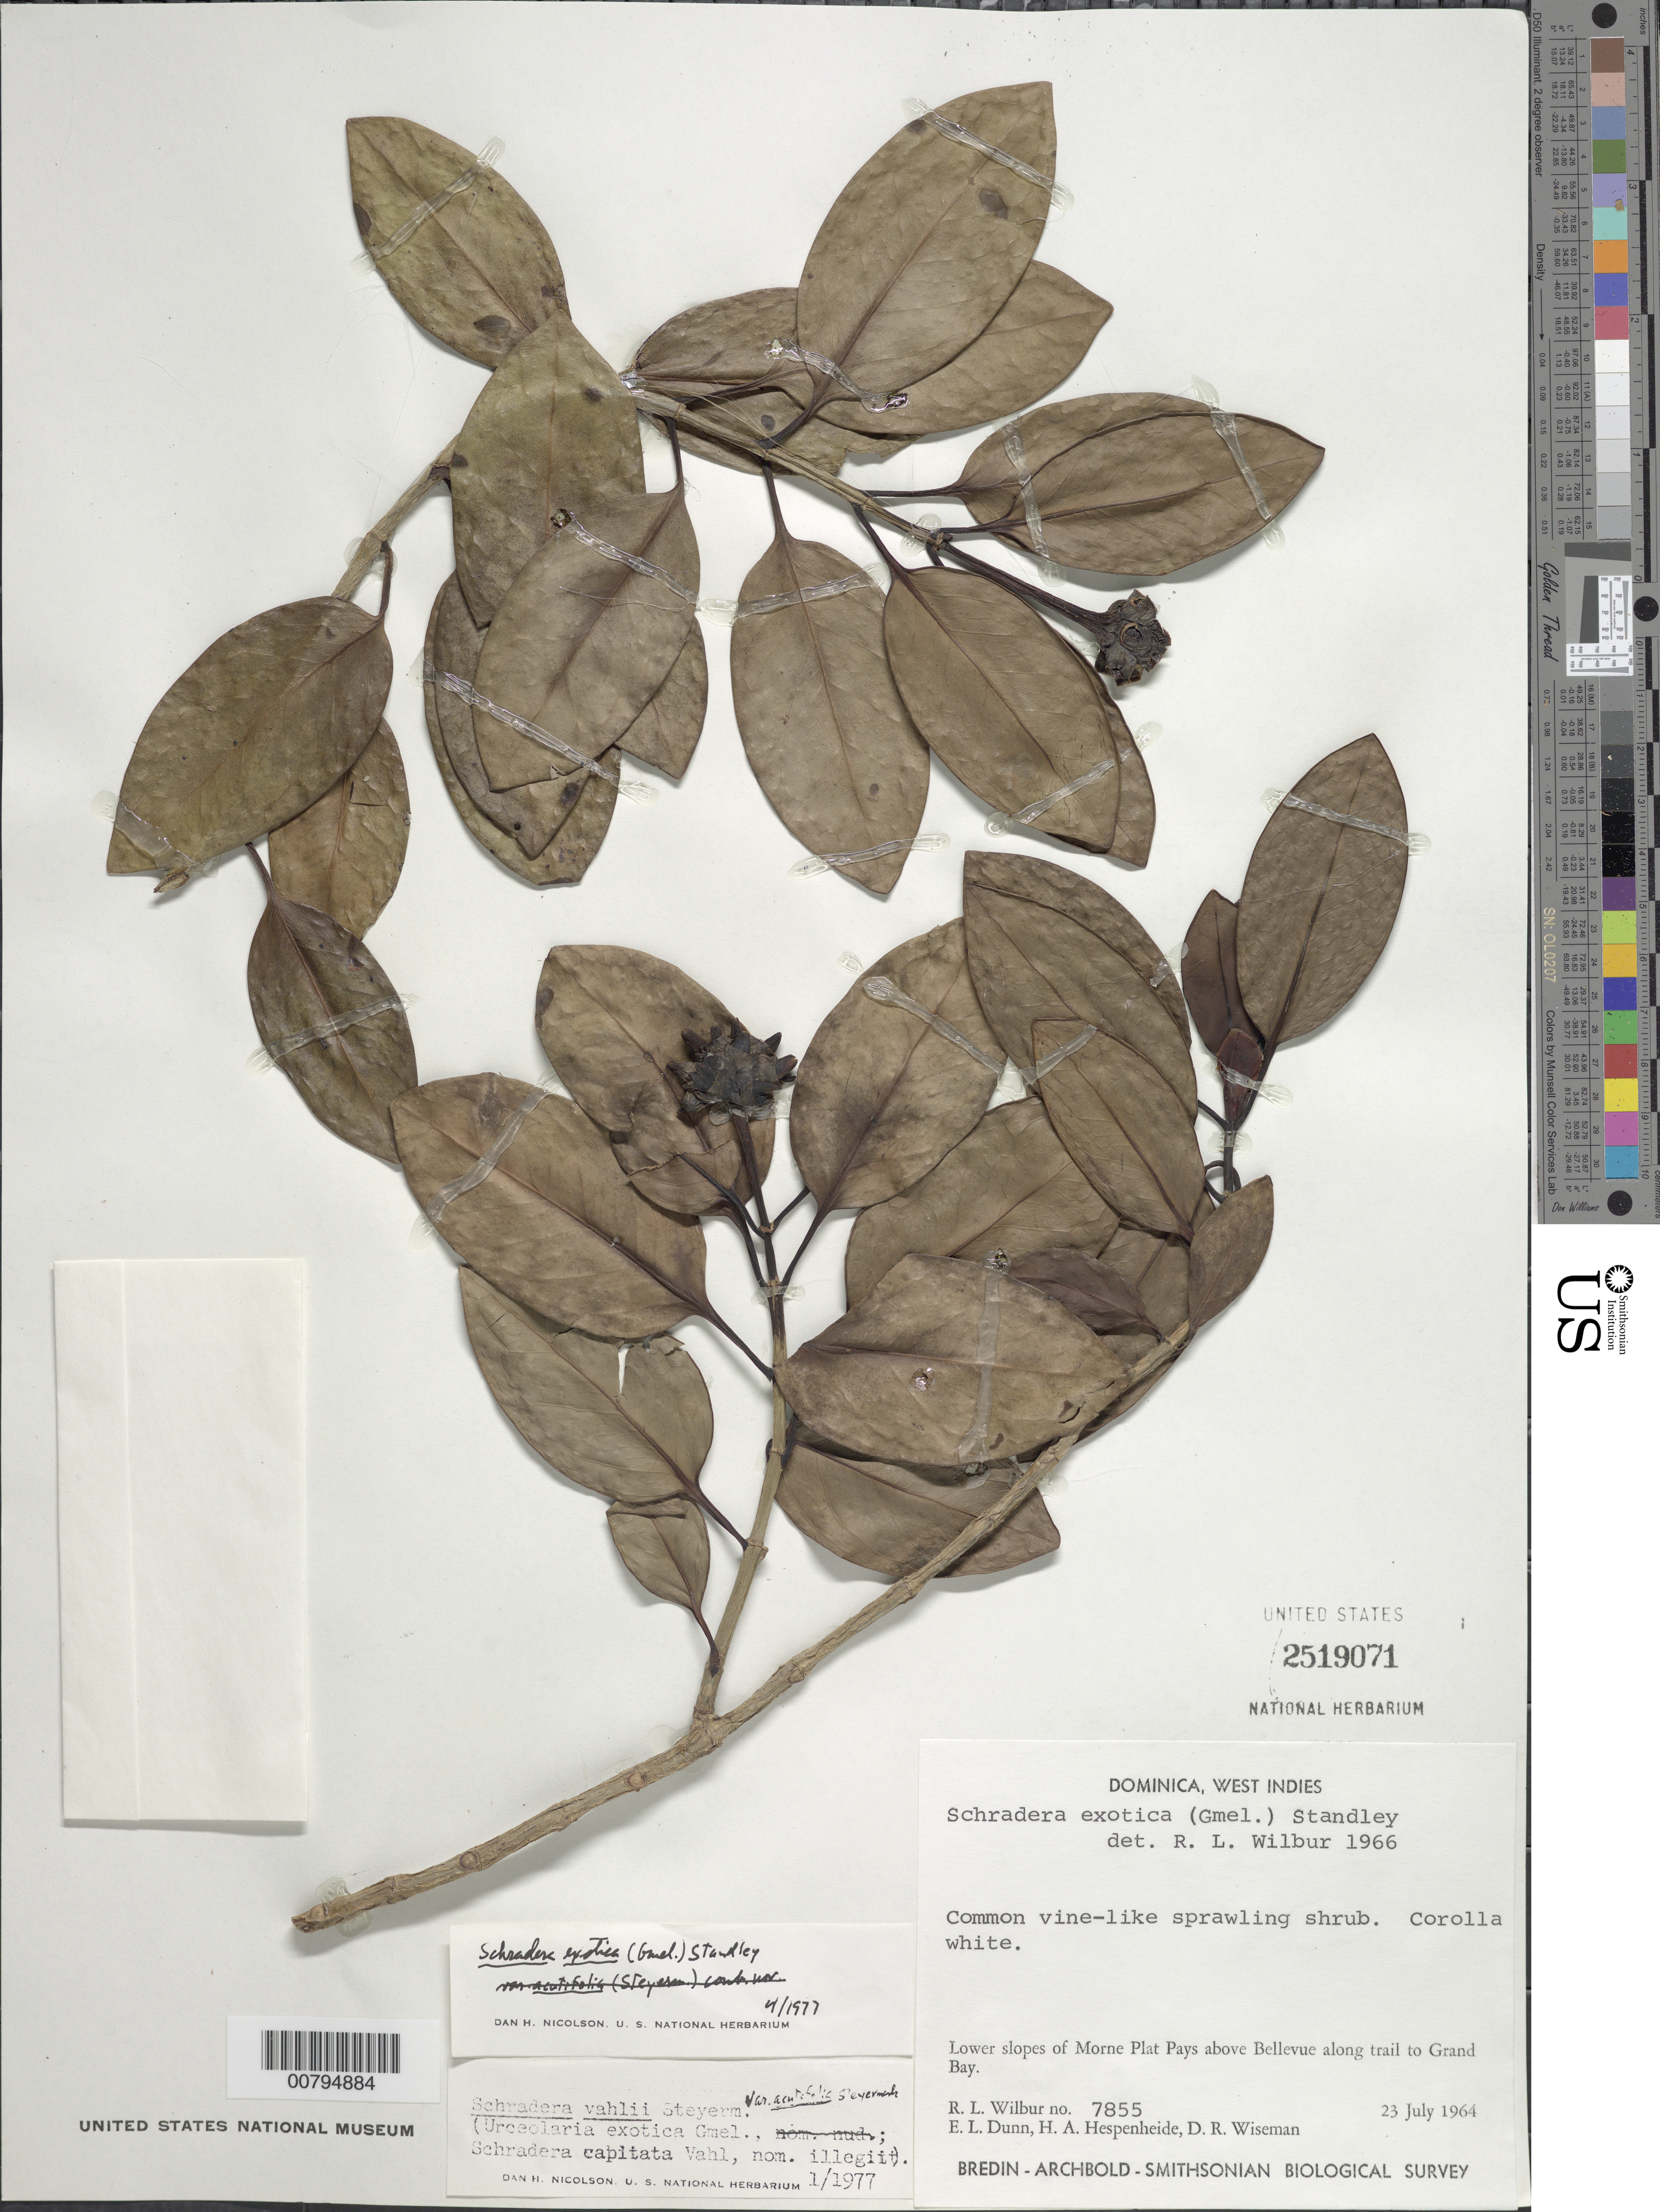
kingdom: Plantae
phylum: Tracheophyta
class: Magnoliopsida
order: Gentianales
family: Rubiaceae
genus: Schradera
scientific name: Schradera exotica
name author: (J.F. Gmel.) Standl.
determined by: Nicolson, Dan H.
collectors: R. L. Wilbur, E. Dunn, H. A. Hespenheide & D. R. Wiseman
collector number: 7855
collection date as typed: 23 Jul 1964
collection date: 1964-07-23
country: Dominica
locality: Lower slopes of Morne Plat Pays above Bellevue, along trail to Grand Bay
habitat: Lower slopes of morne, along trail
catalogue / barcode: US 2519071